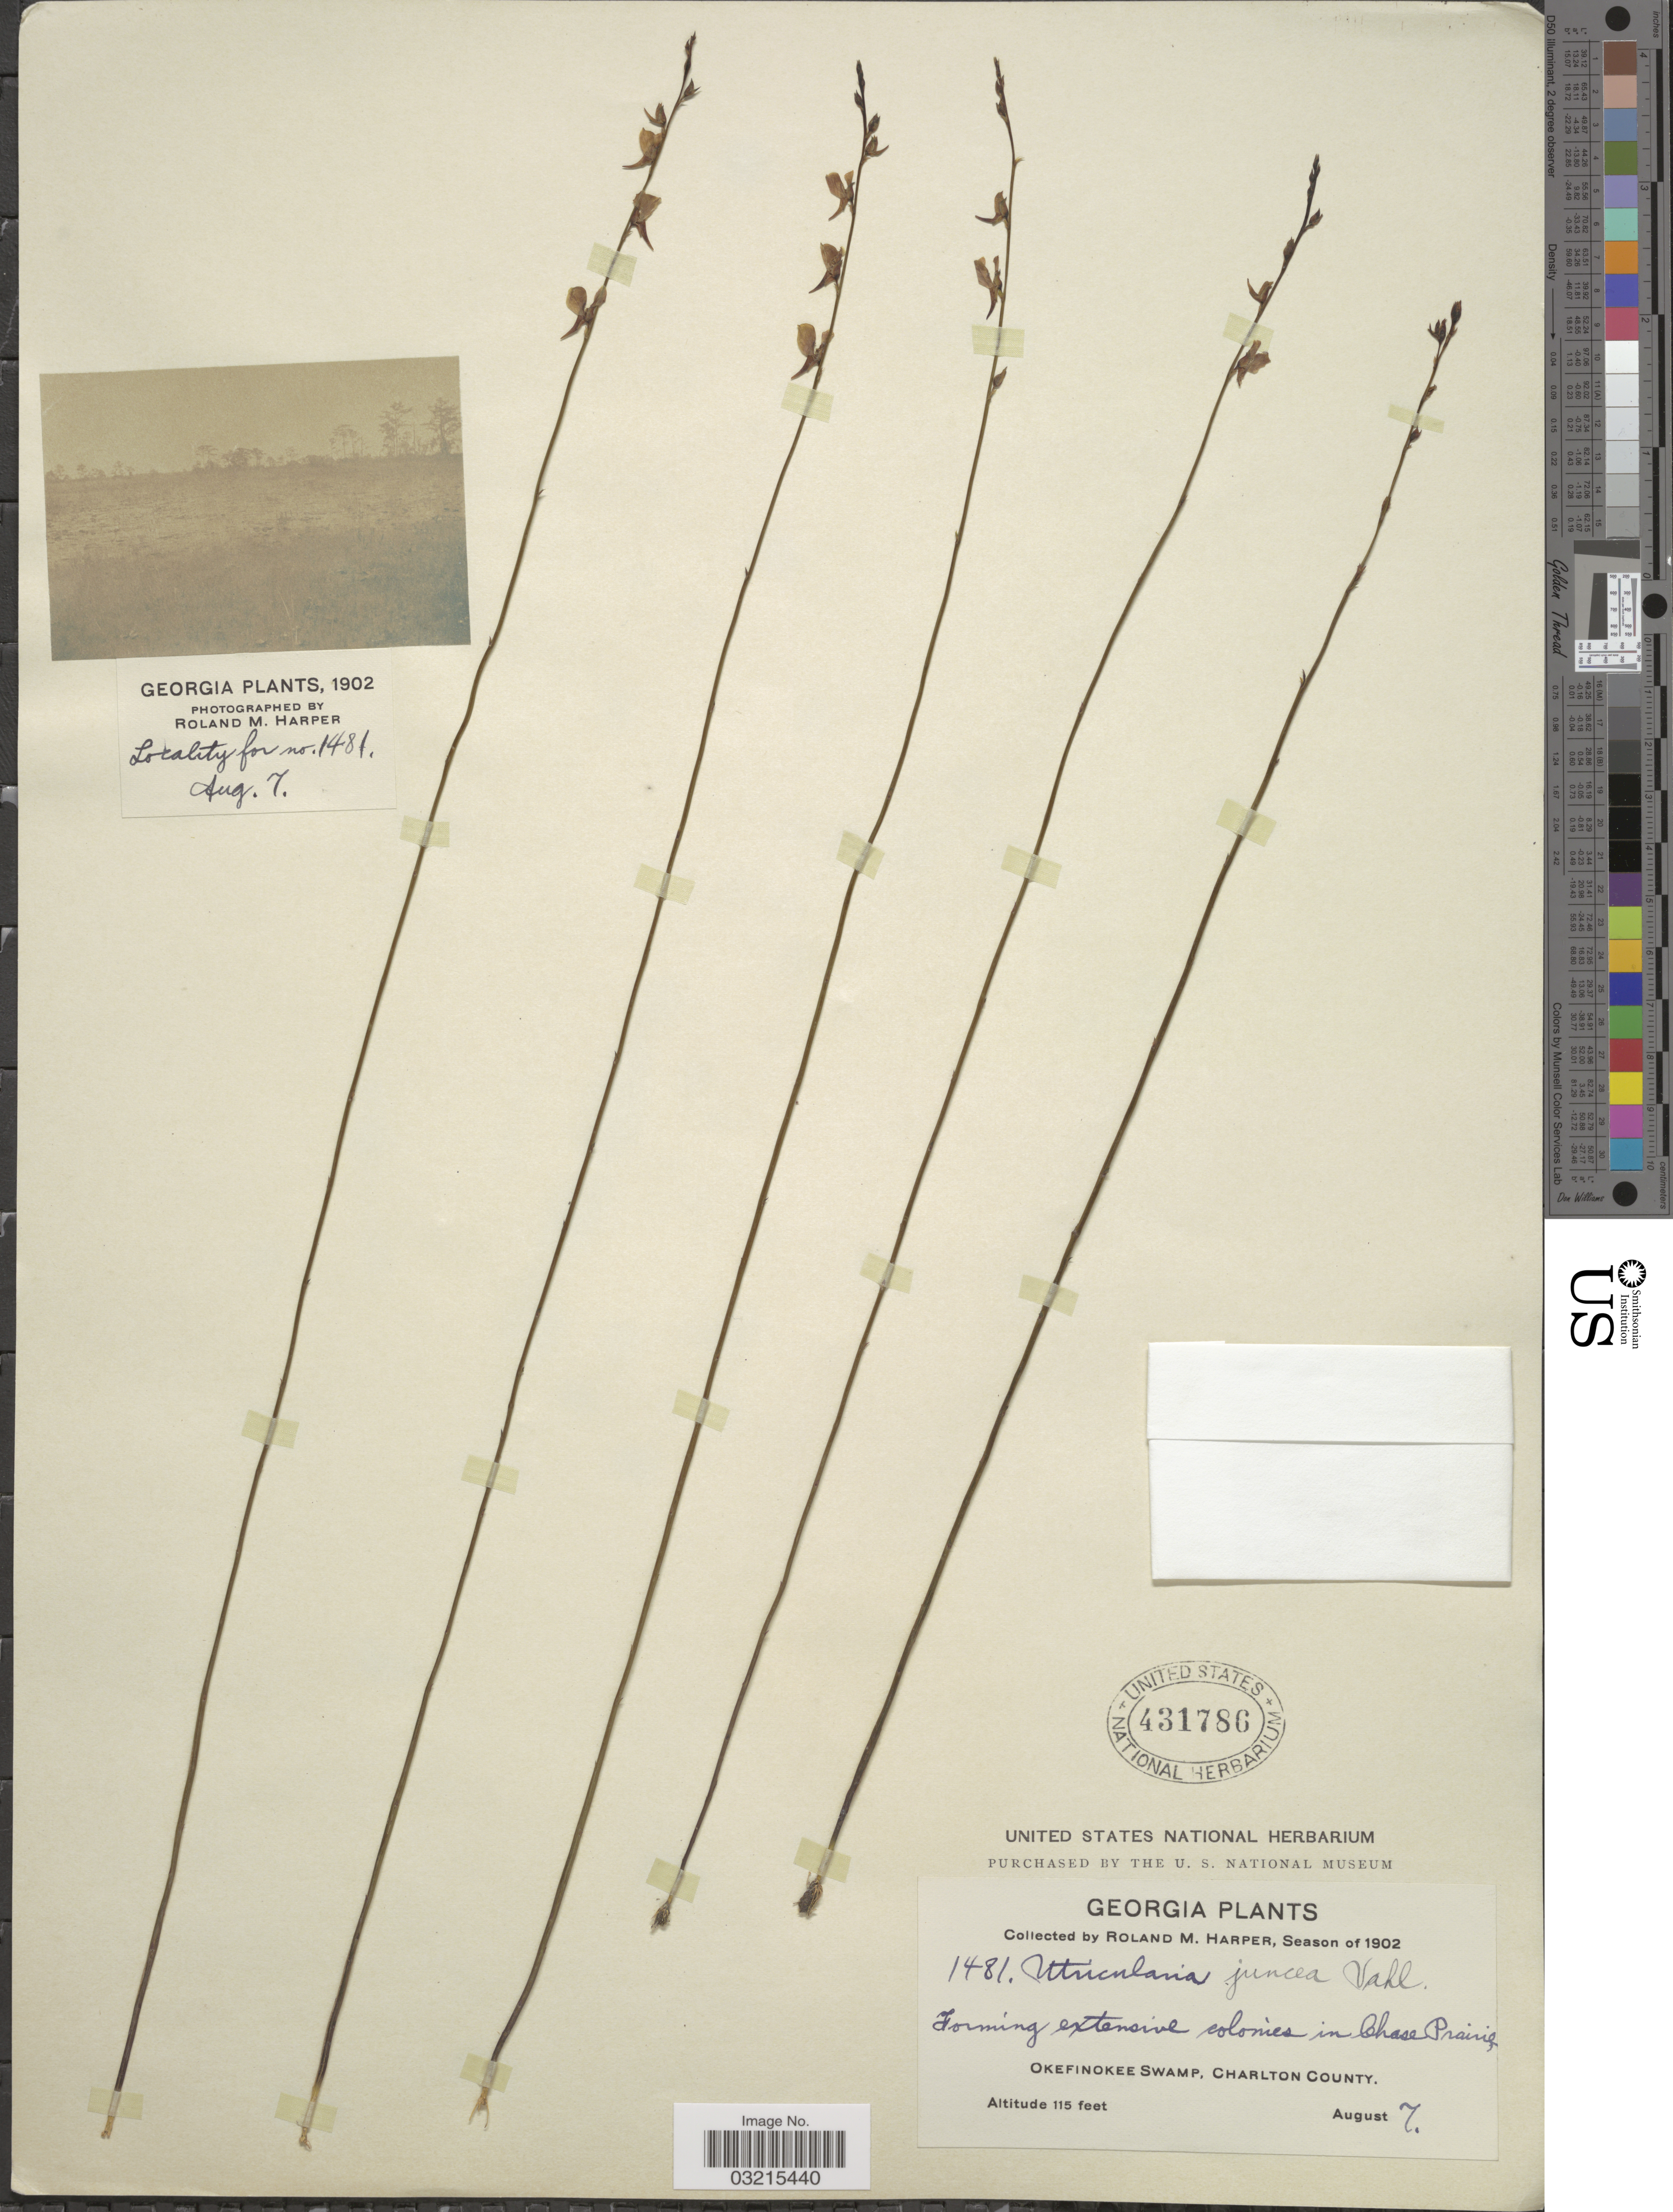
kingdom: Plantae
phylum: Tracheophyta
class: Magnoliopsida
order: Lamiales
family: Lentibulariaceae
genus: Utricularia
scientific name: Utricularia juncea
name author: Vahl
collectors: R. M. Harper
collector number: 1481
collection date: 1902-08-07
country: United States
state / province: Georgia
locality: Forming extensive colonies in Chase Prairie. Okefinokee Swamp, Charlton County.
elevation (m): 35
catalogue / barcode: US 431786